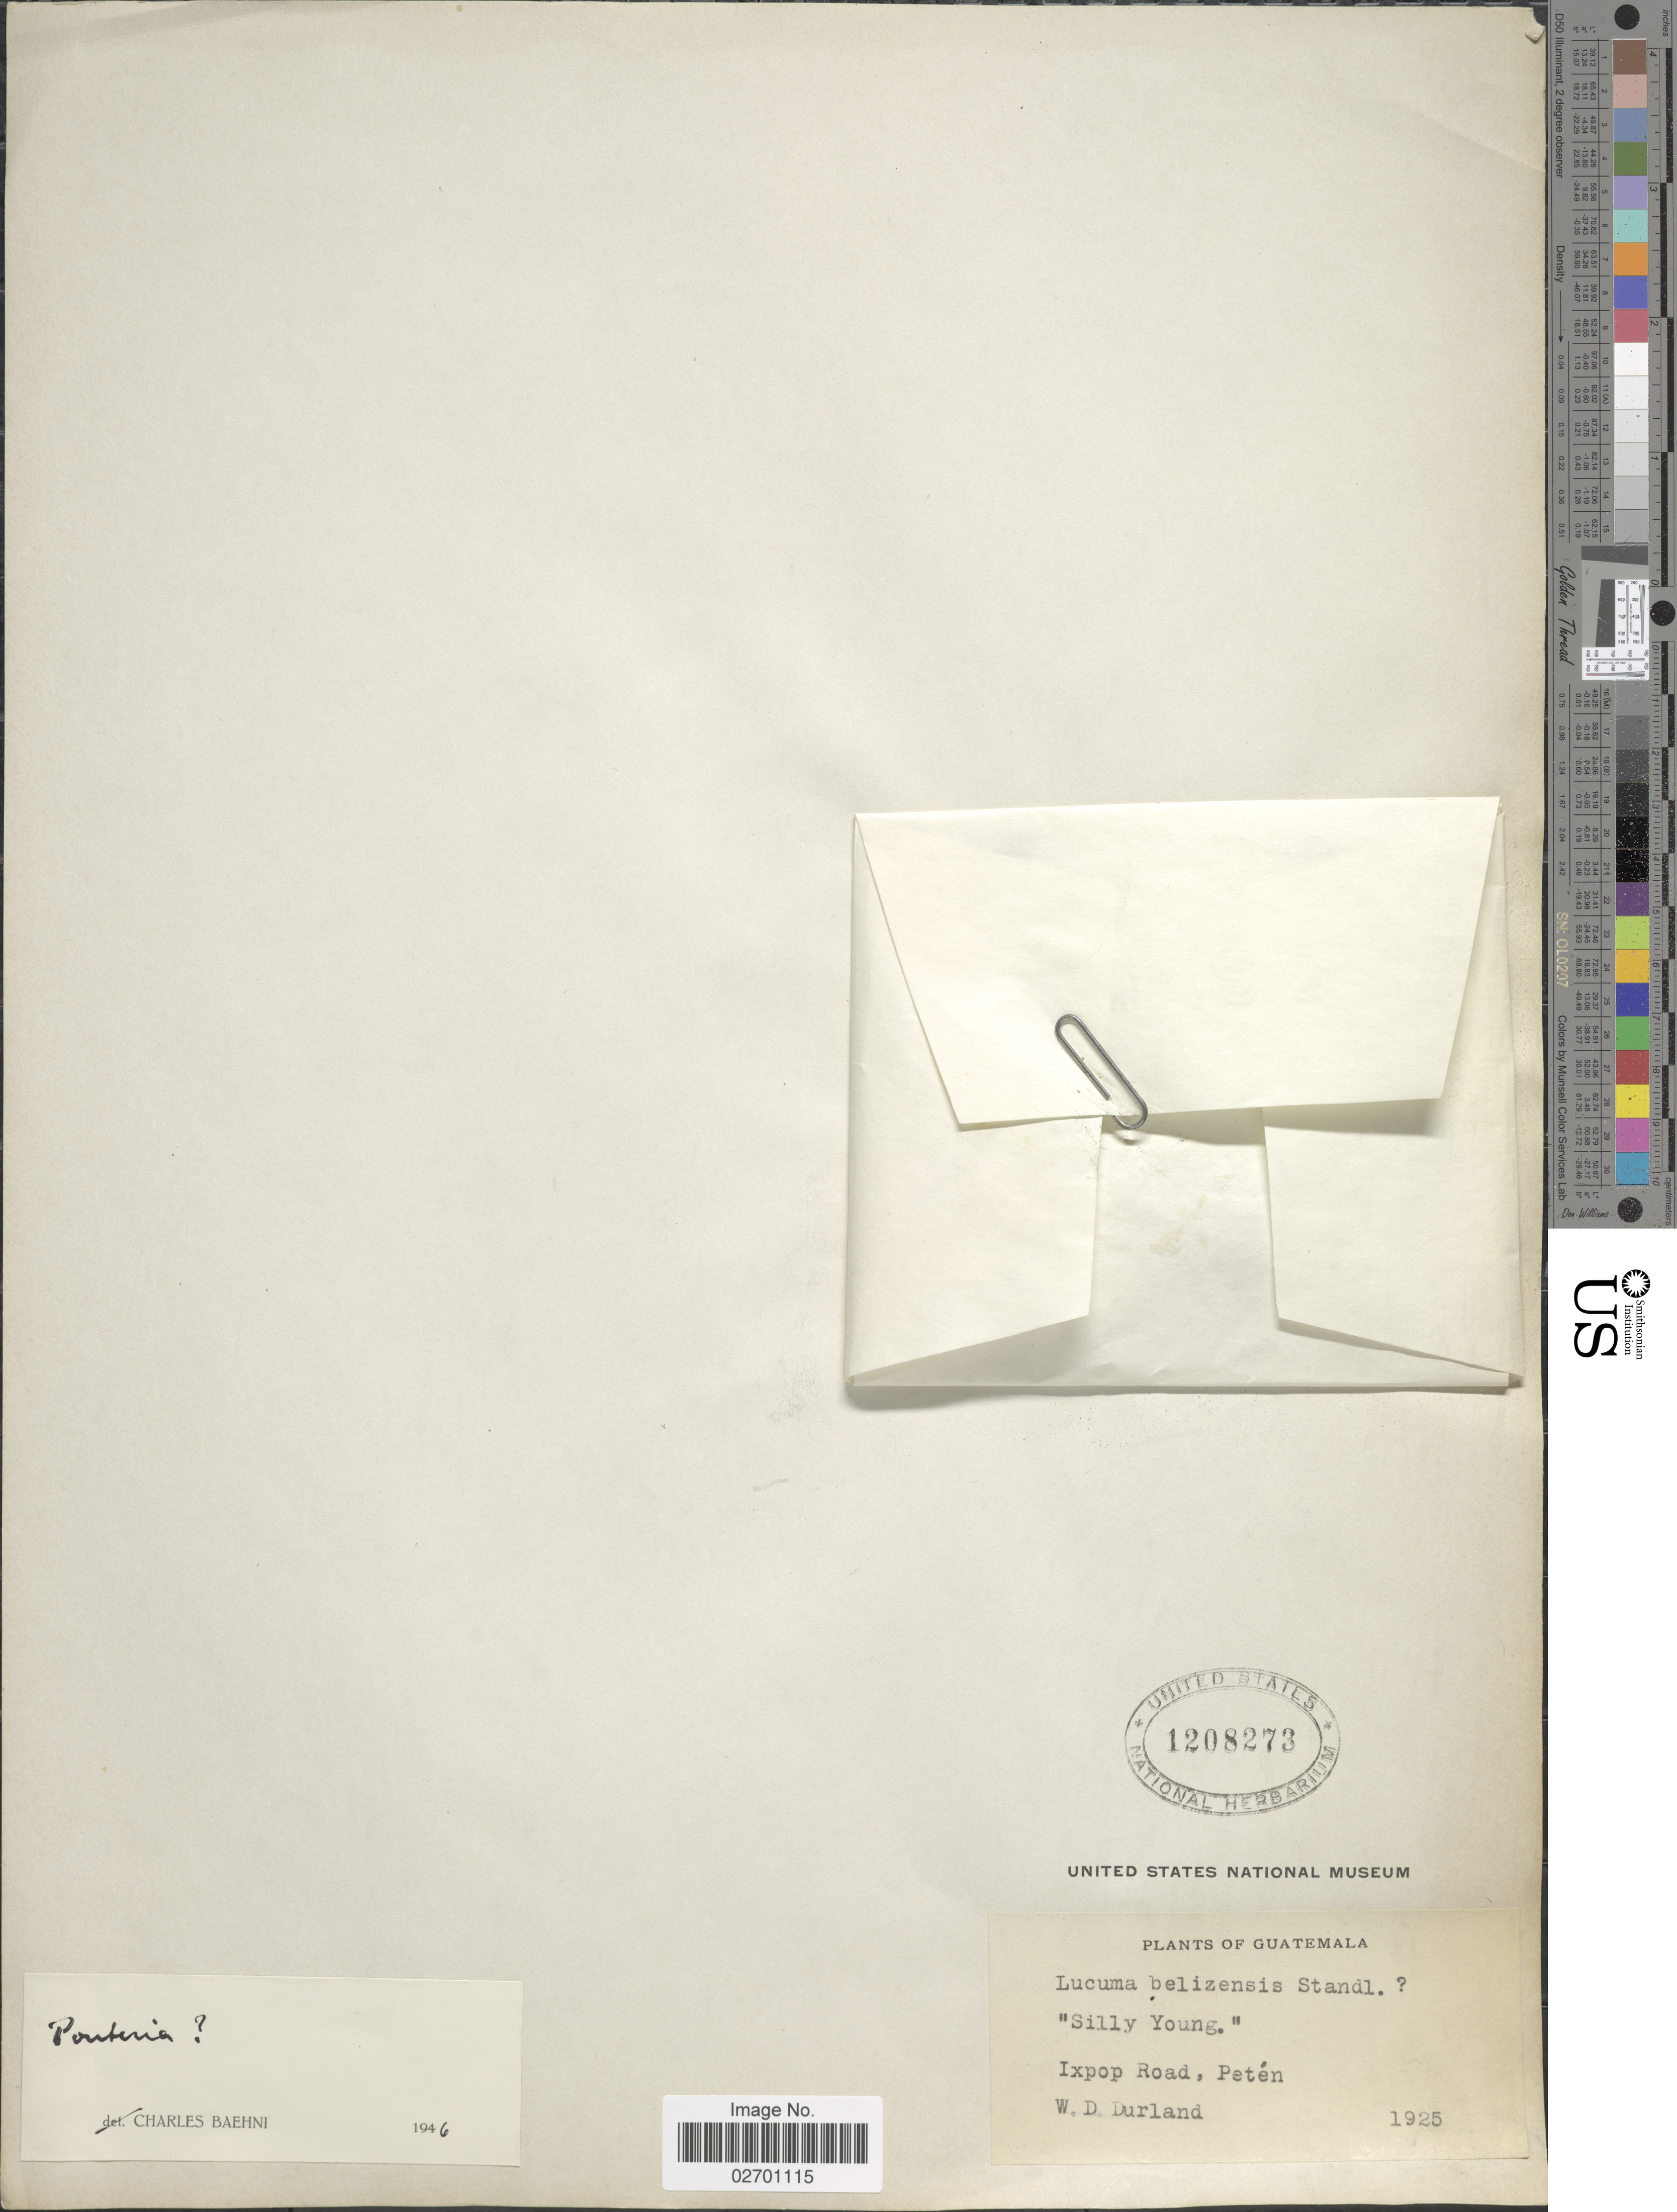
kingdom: Plantae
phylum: Tracheophyta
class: Magnoliopsida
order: Ericales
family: Sapotaceae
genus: Pouteria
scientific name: Pouteria belizensis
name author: (Standl.) Cronq.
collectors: W. Durland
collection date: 1925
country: Guatemala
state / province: El Petén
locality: Ixpop Road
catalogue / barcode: US 1208273